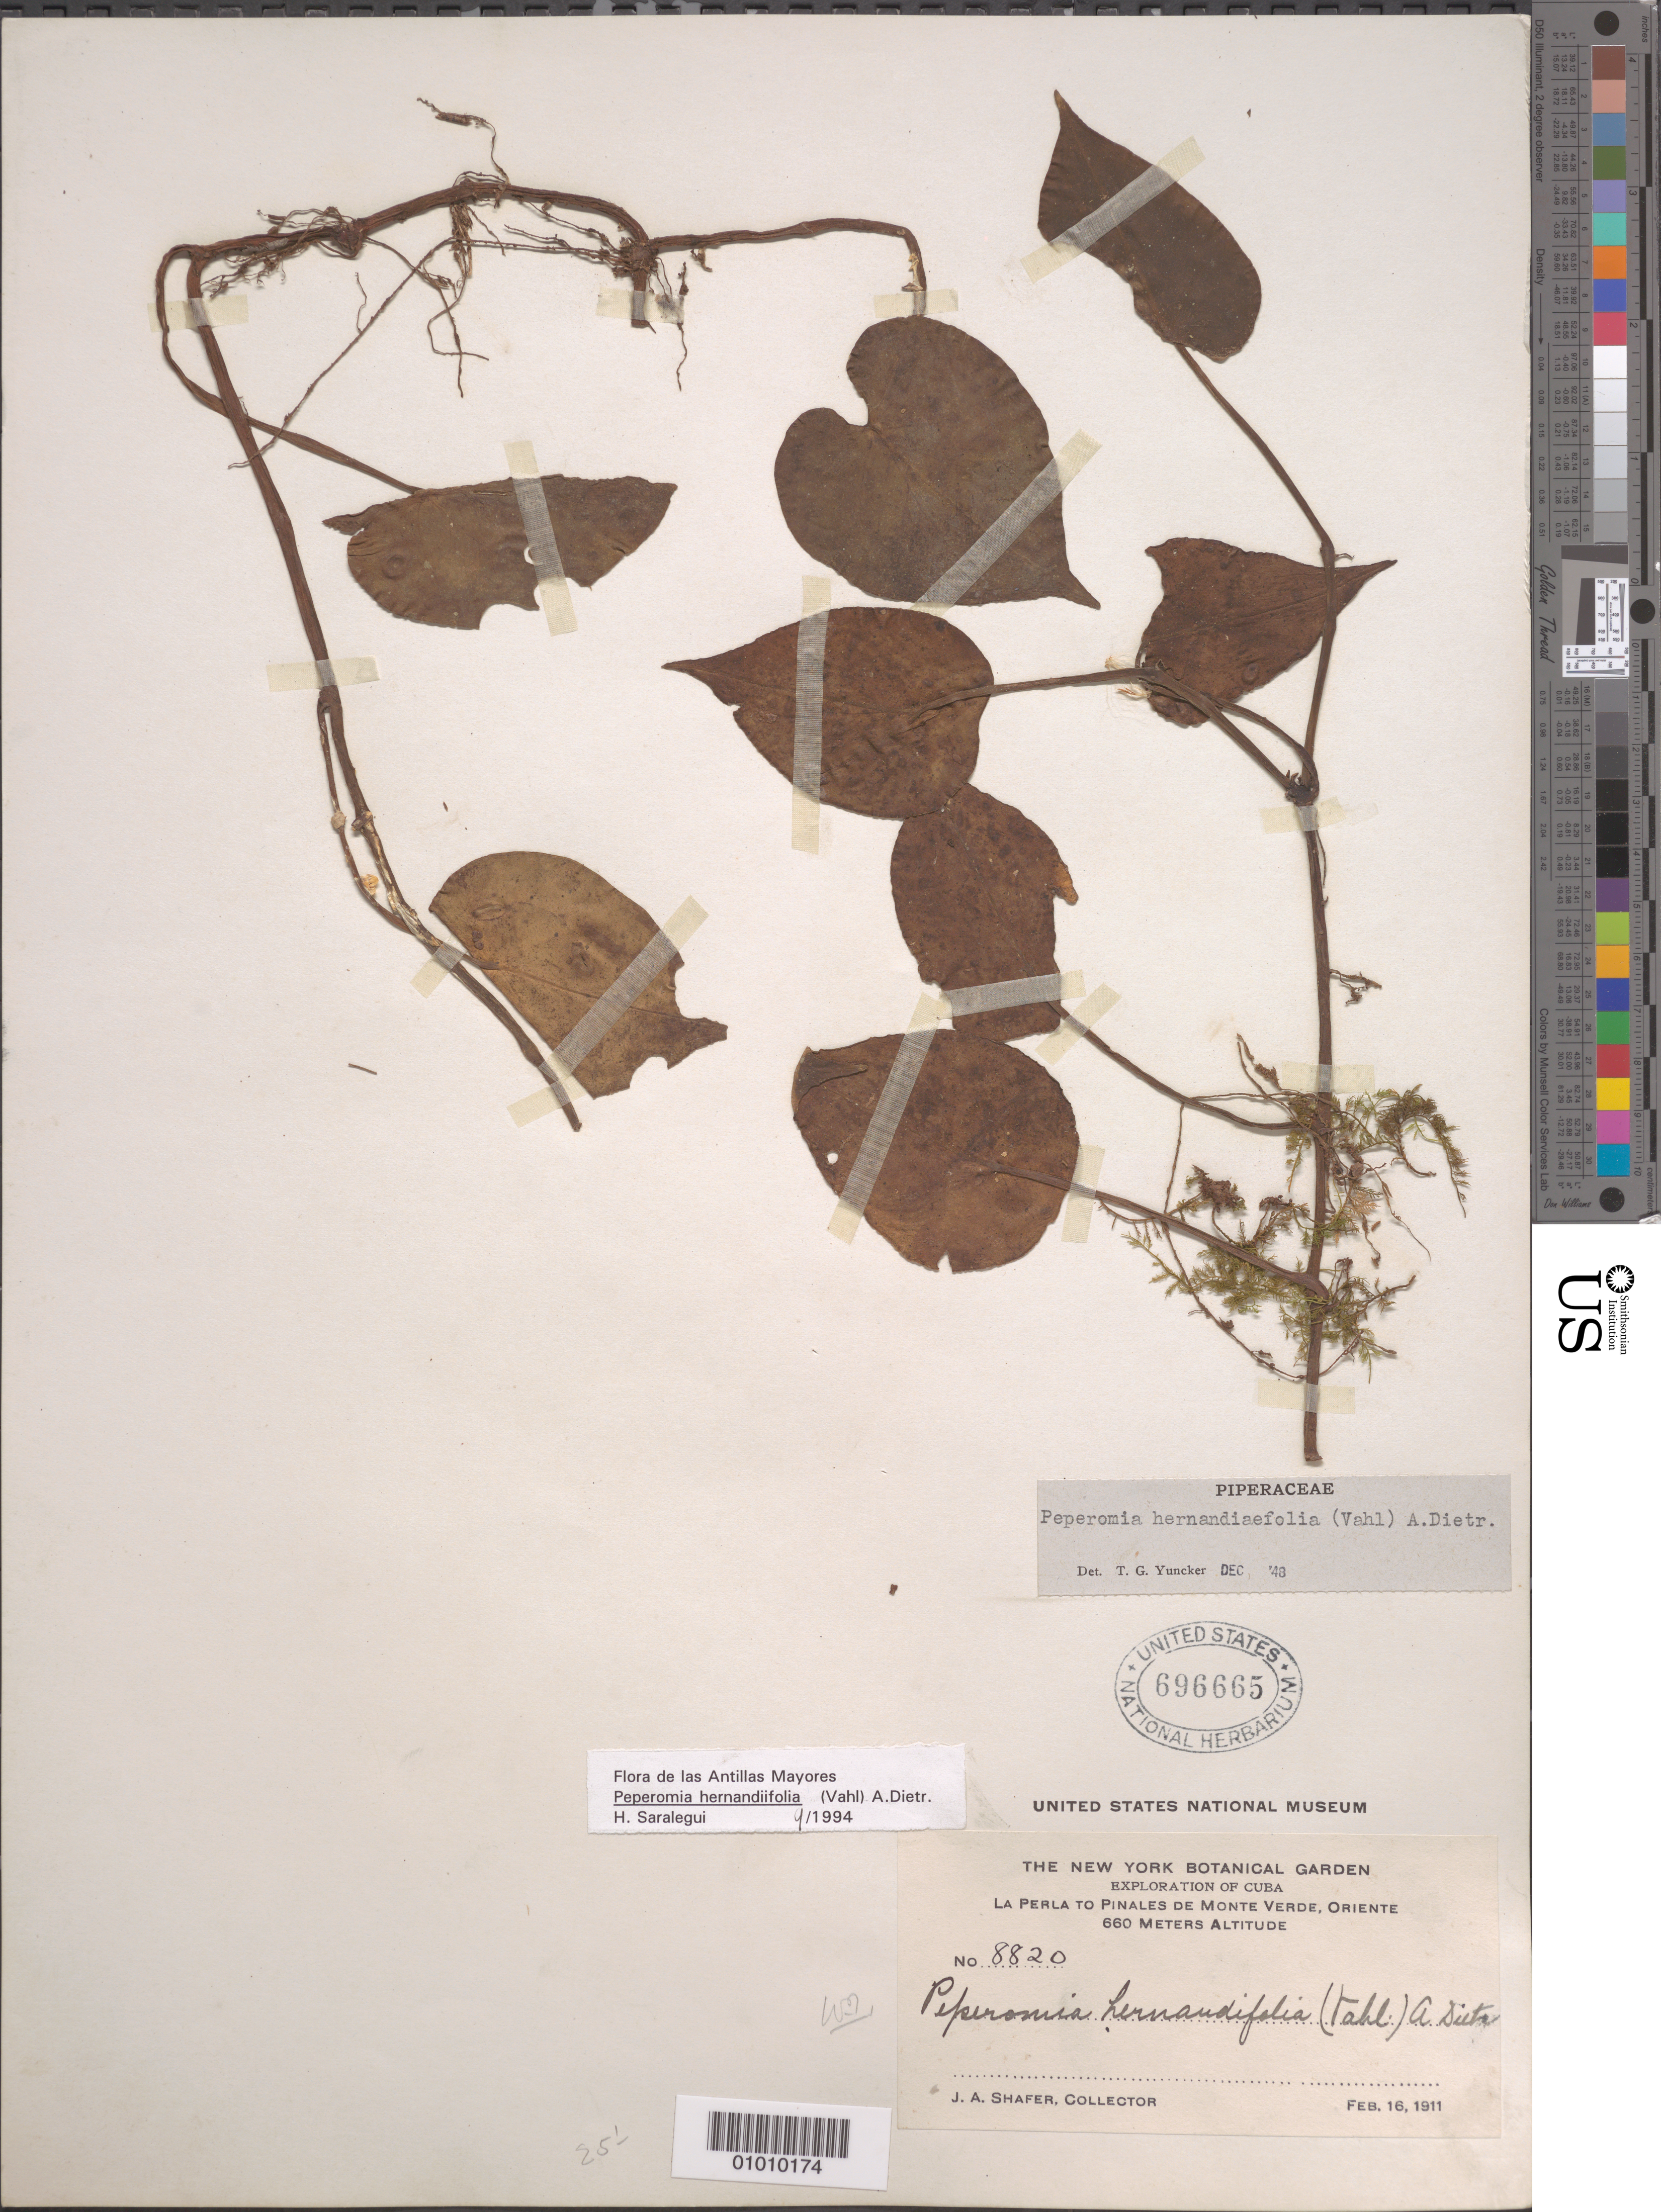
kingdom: Plantae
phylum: Tracheophyta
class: Magnoliopsida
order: Piperales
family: Piperaceae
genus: Peperomia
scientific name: Peperomia hernandiifolia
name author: (Vahl) A. Dietr.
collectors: J. A. Shafer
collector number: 8820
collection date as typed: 16 Feb 1911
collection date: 1911-02-16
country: Cuba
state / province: Oriente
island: Cuba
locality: La Perla to Pinales de Monte Verde, Oriente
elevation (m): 660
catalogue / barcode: US 696665